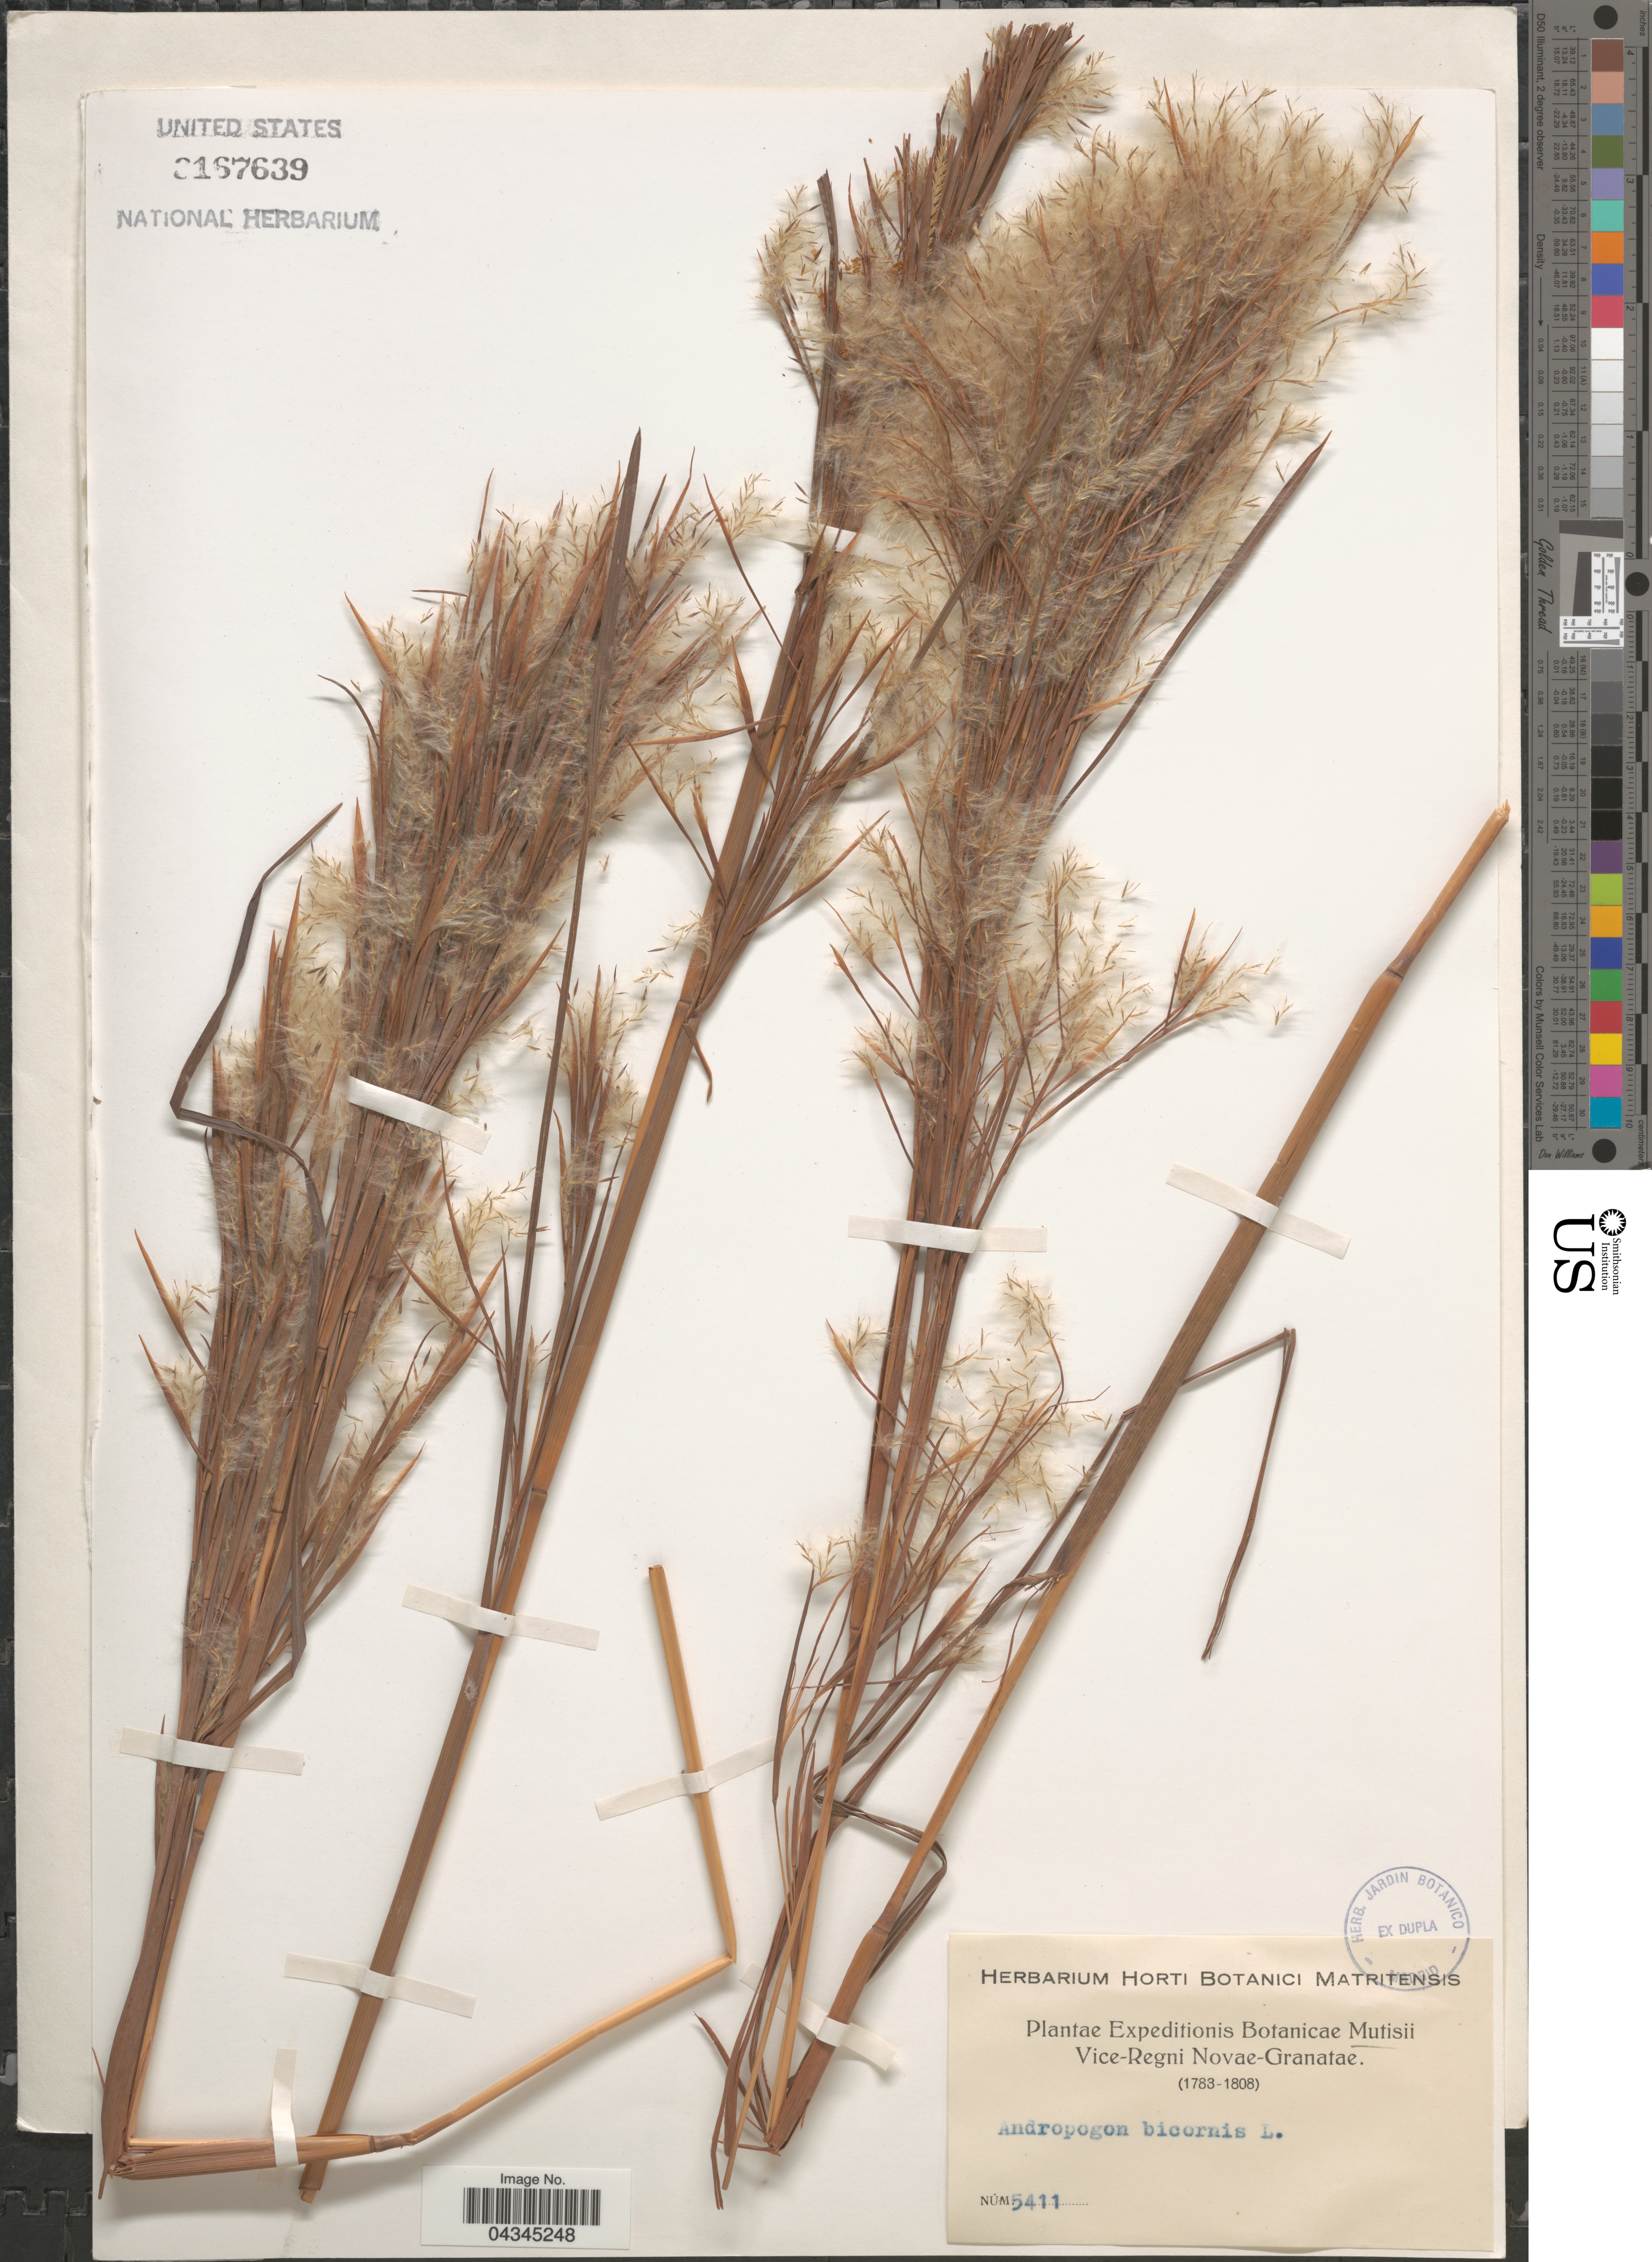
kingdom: Plantae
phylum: Tracheophyta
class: Liliopsida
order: Poales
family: Poaceae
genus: Andropogon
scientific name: Andropogon bicornis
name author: L.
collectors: ex herb. Horti Botanici Matritensis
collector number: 5411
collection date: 1783/1808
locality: Expeditionis Botanicae Mutisii. Vice-Regni Novae-Granatae.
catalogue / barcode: US 3167639